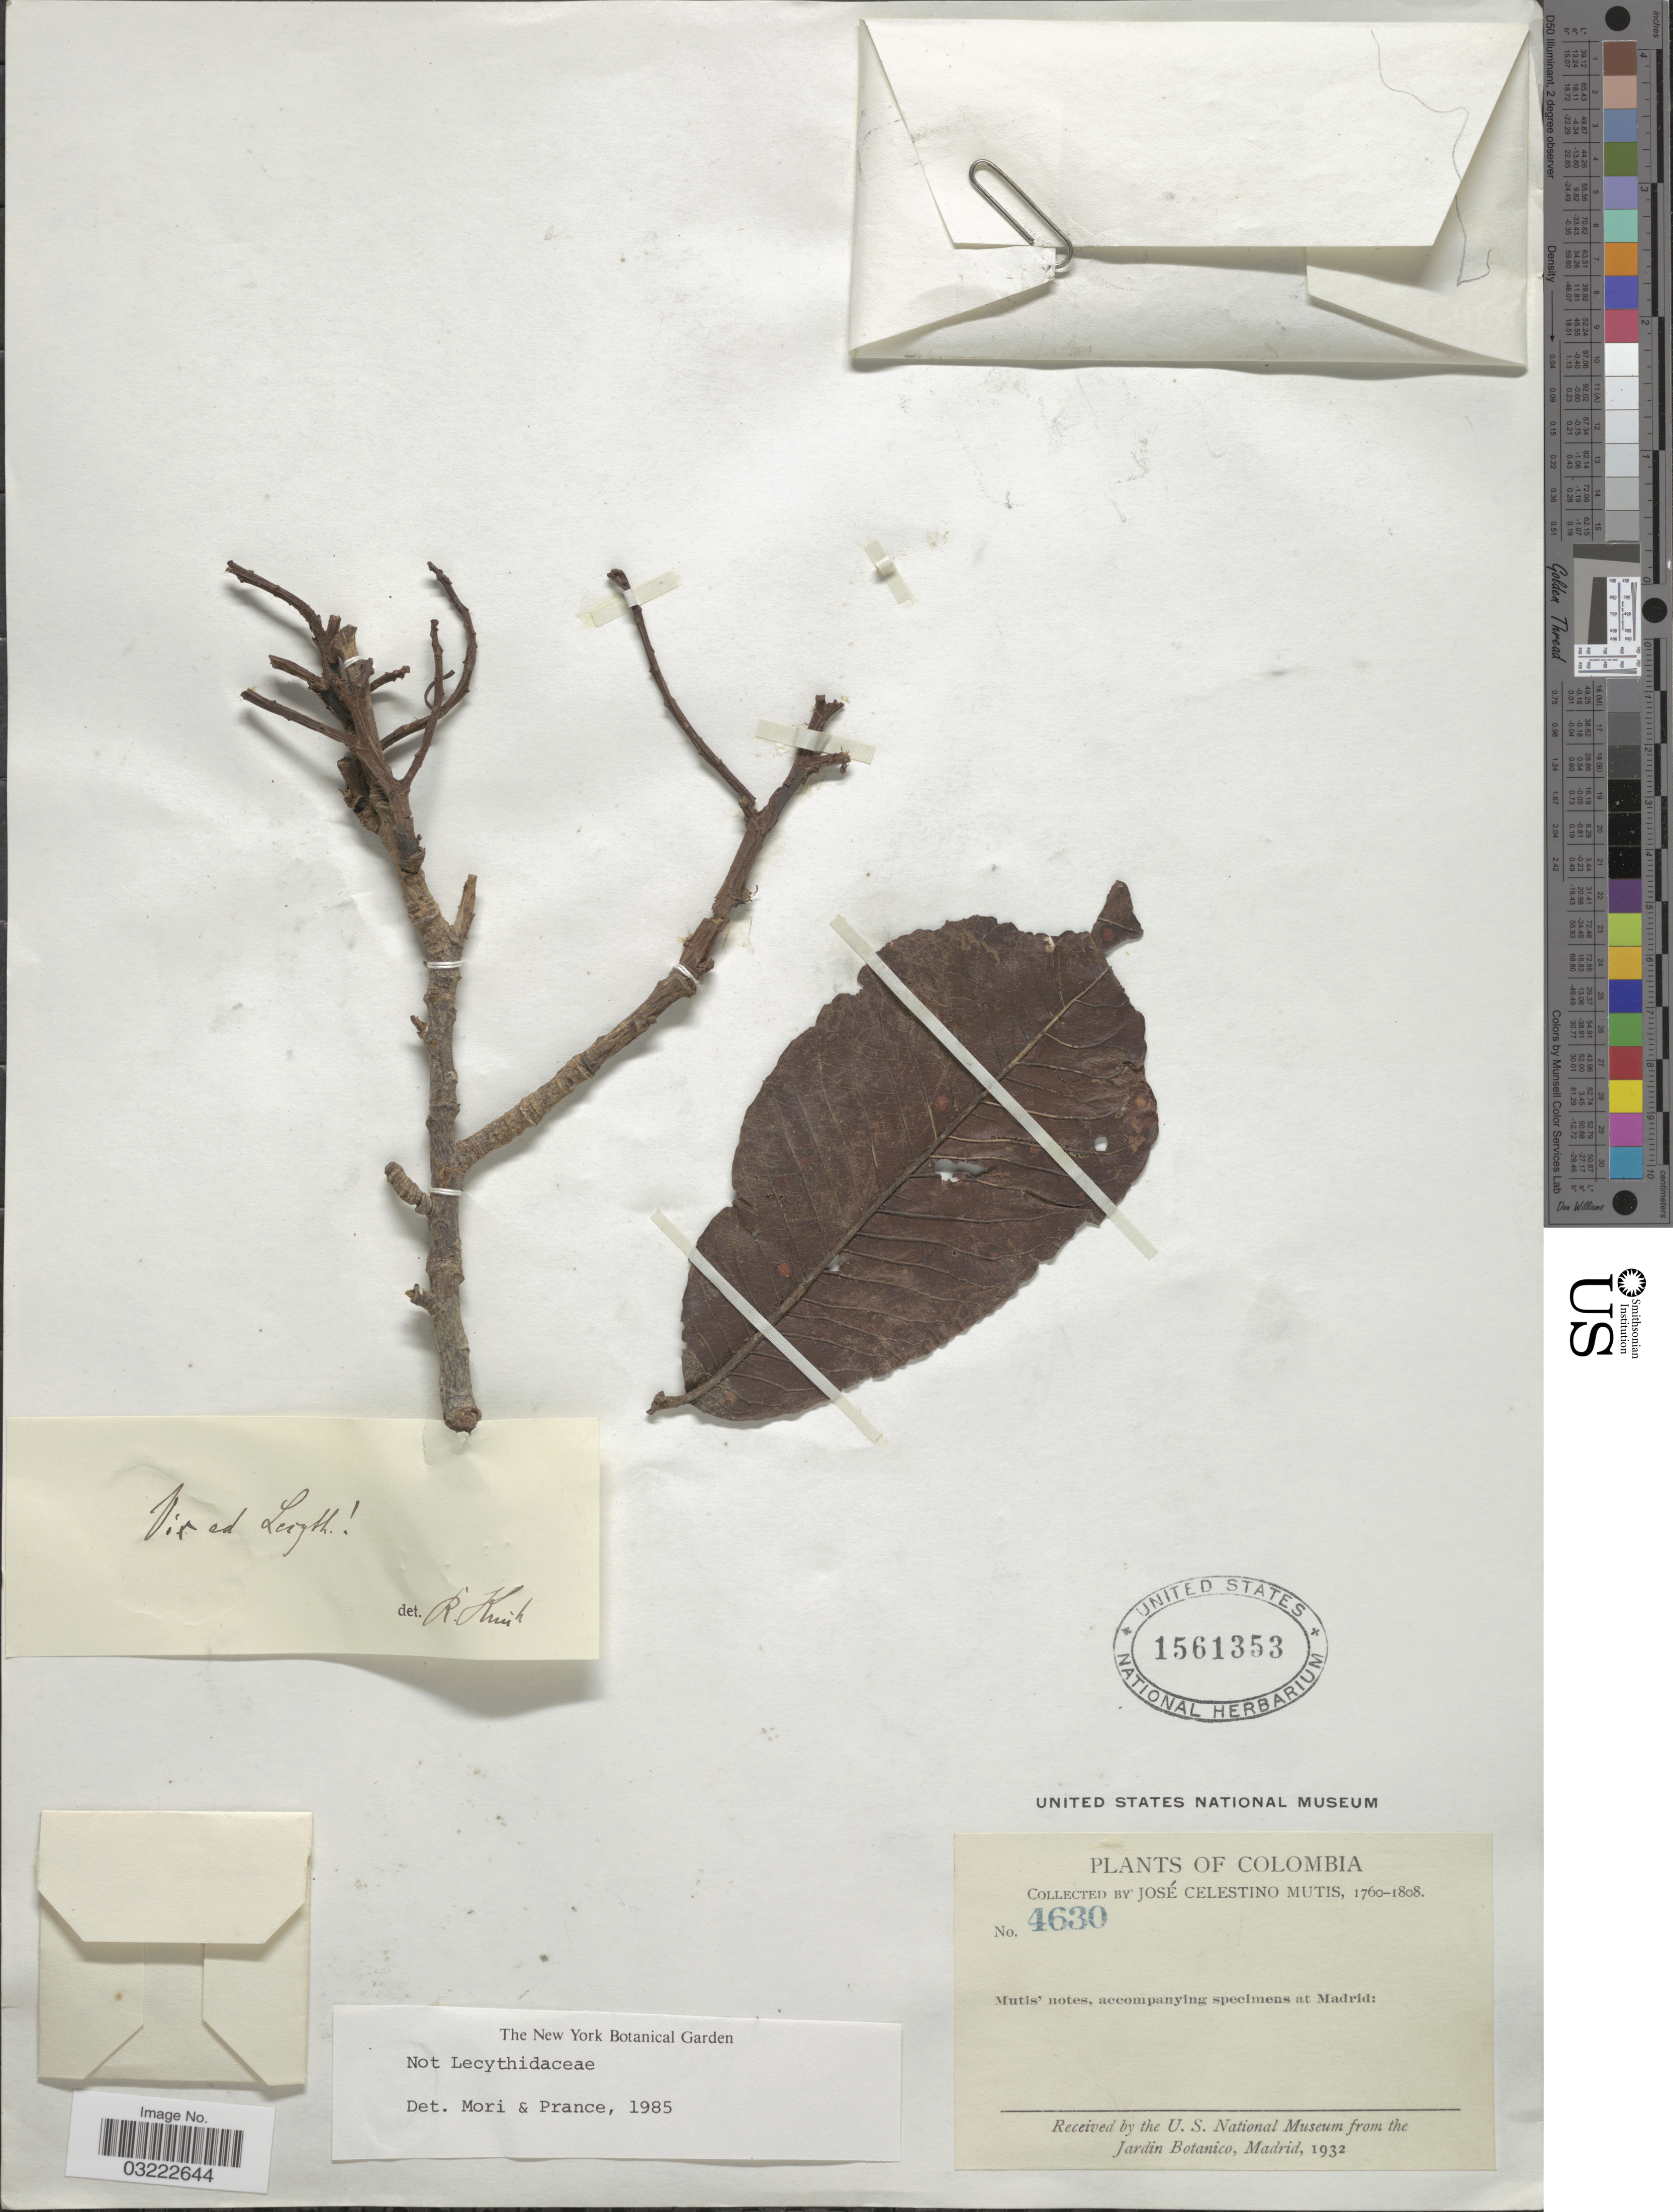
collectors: J. C. B. Mutis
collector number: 4630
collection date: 1760/1808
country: Colombia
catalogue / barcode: US 1561353